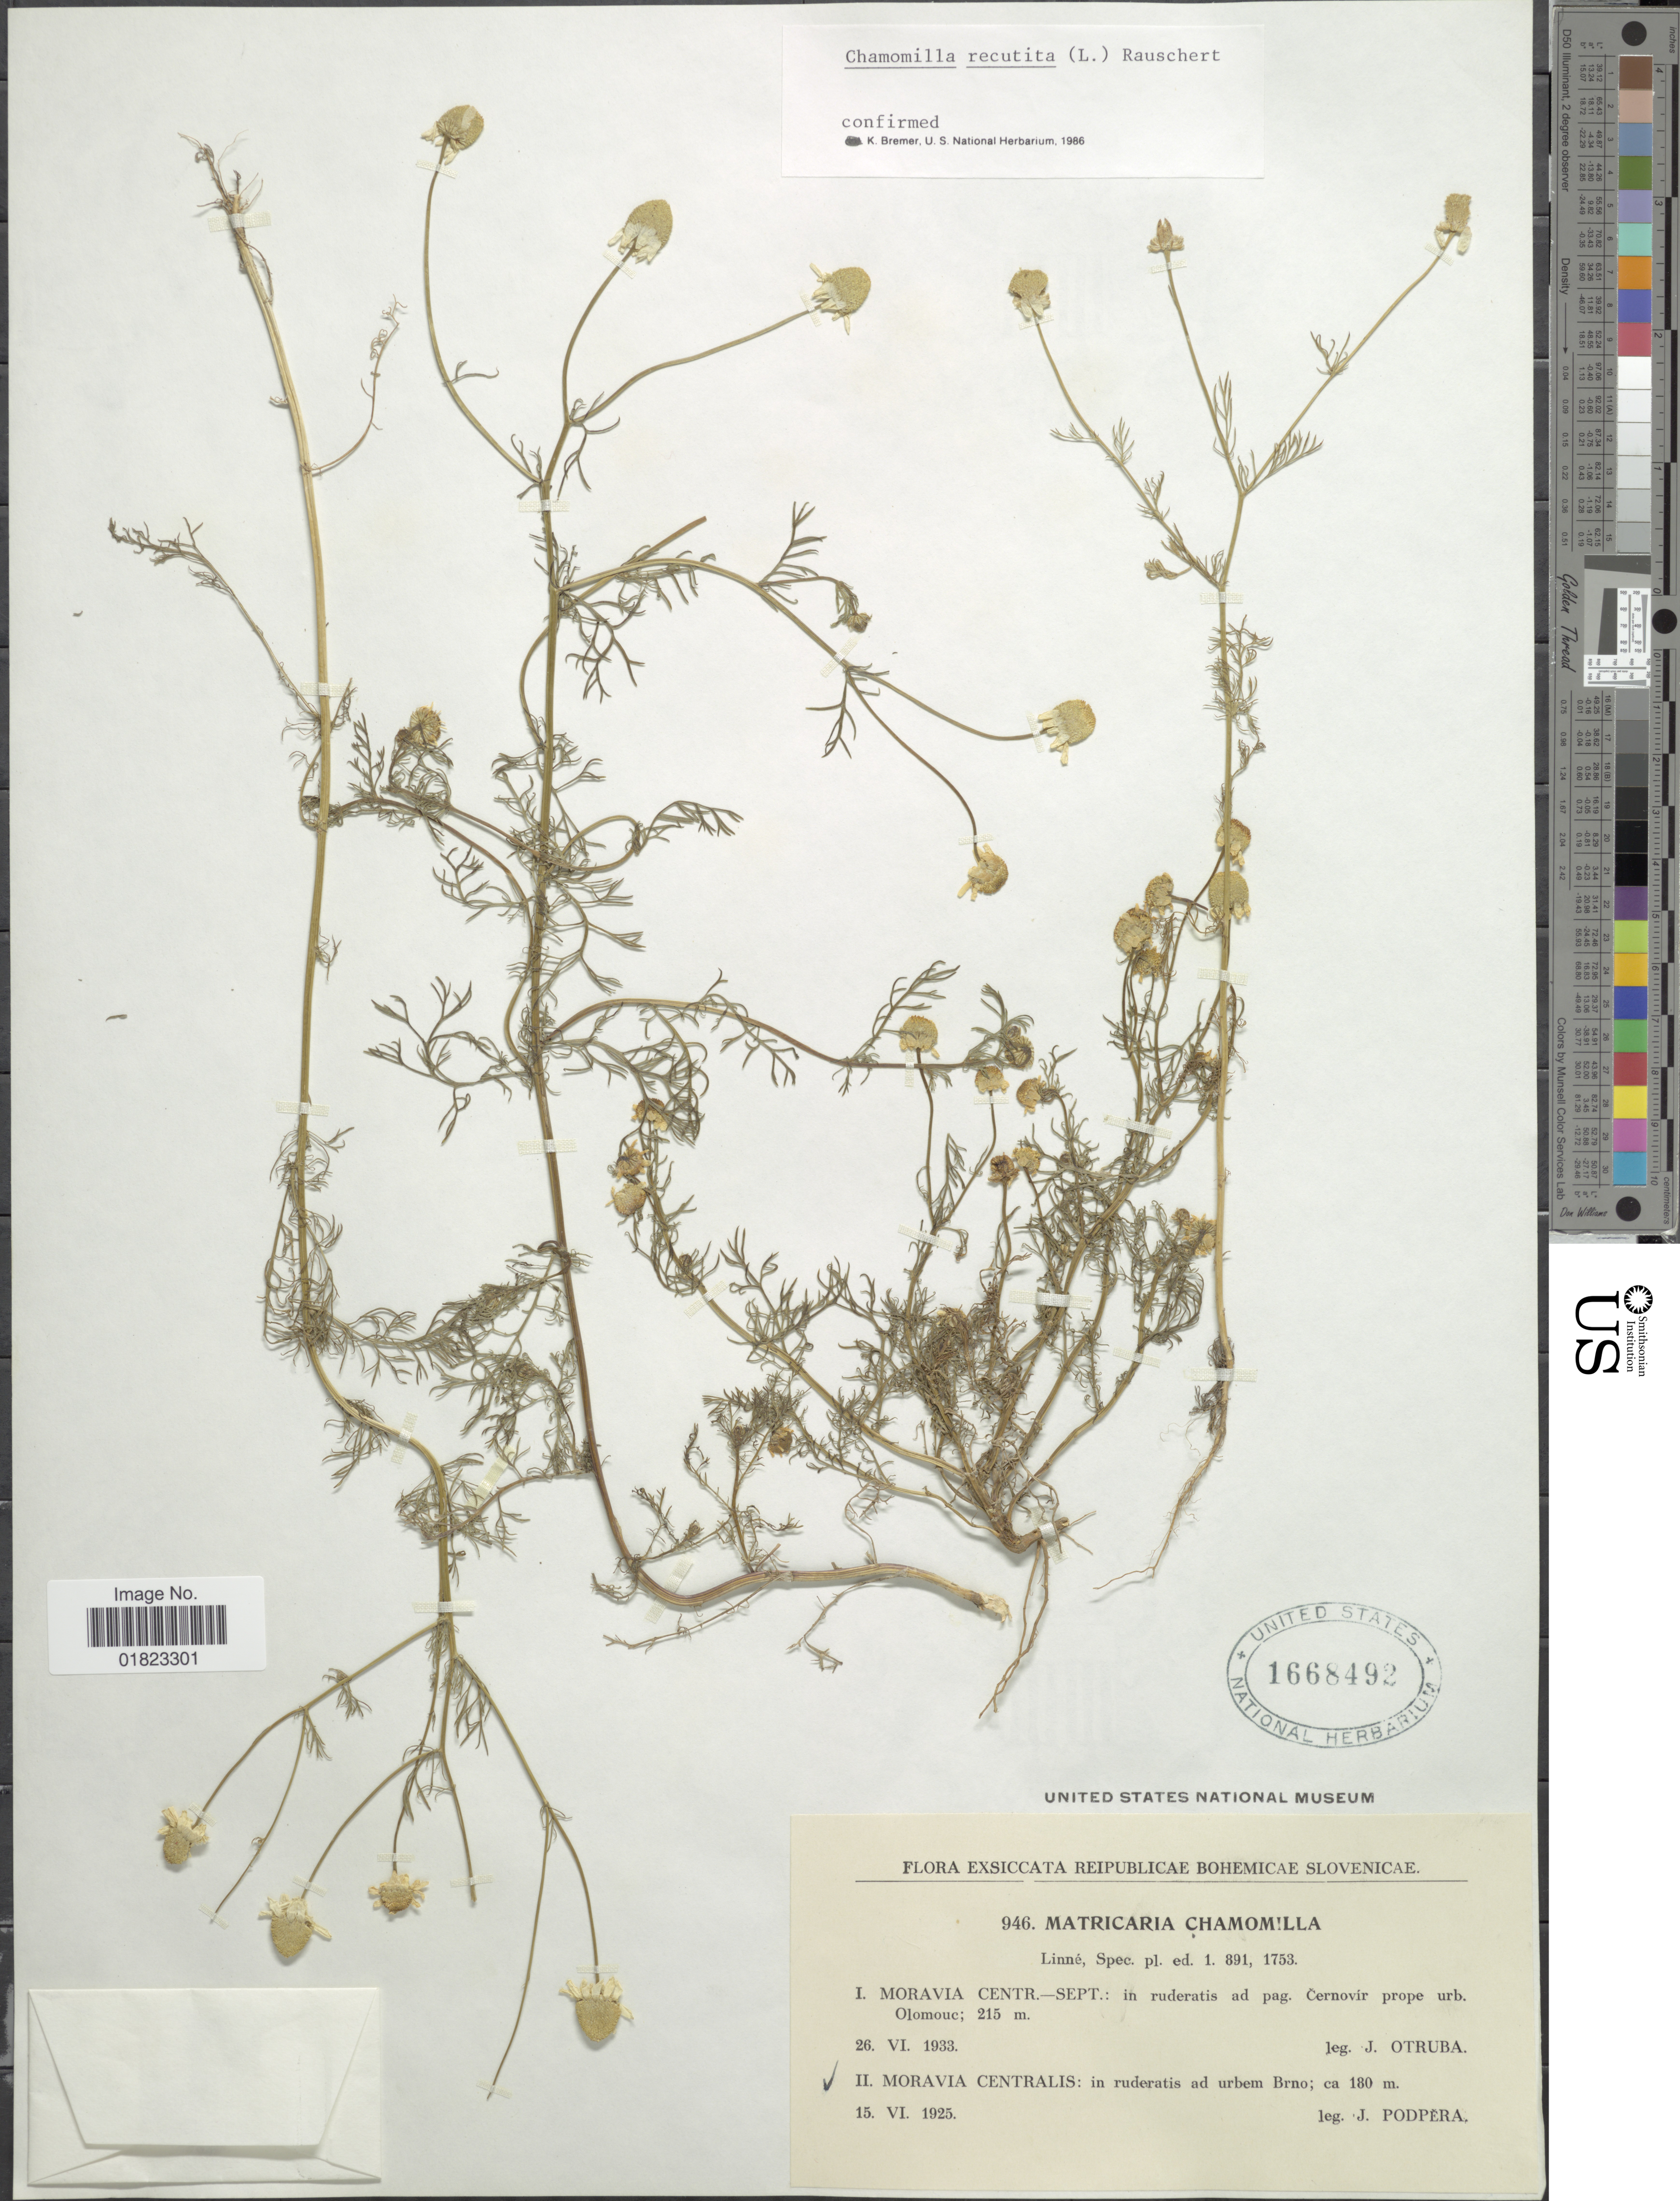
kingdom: Plantae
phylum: Tracheophyta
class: Magnoliopsida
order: Asterales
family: Asteraceae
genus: Matricaria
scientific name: Matricaria recutita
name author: L.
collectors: J. Podpera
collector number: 946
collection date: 1925-06-15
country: Czechia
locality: Moravia Centralis: in ruderatis ad urbem Brno.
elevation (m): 180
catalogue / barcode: US 1668492